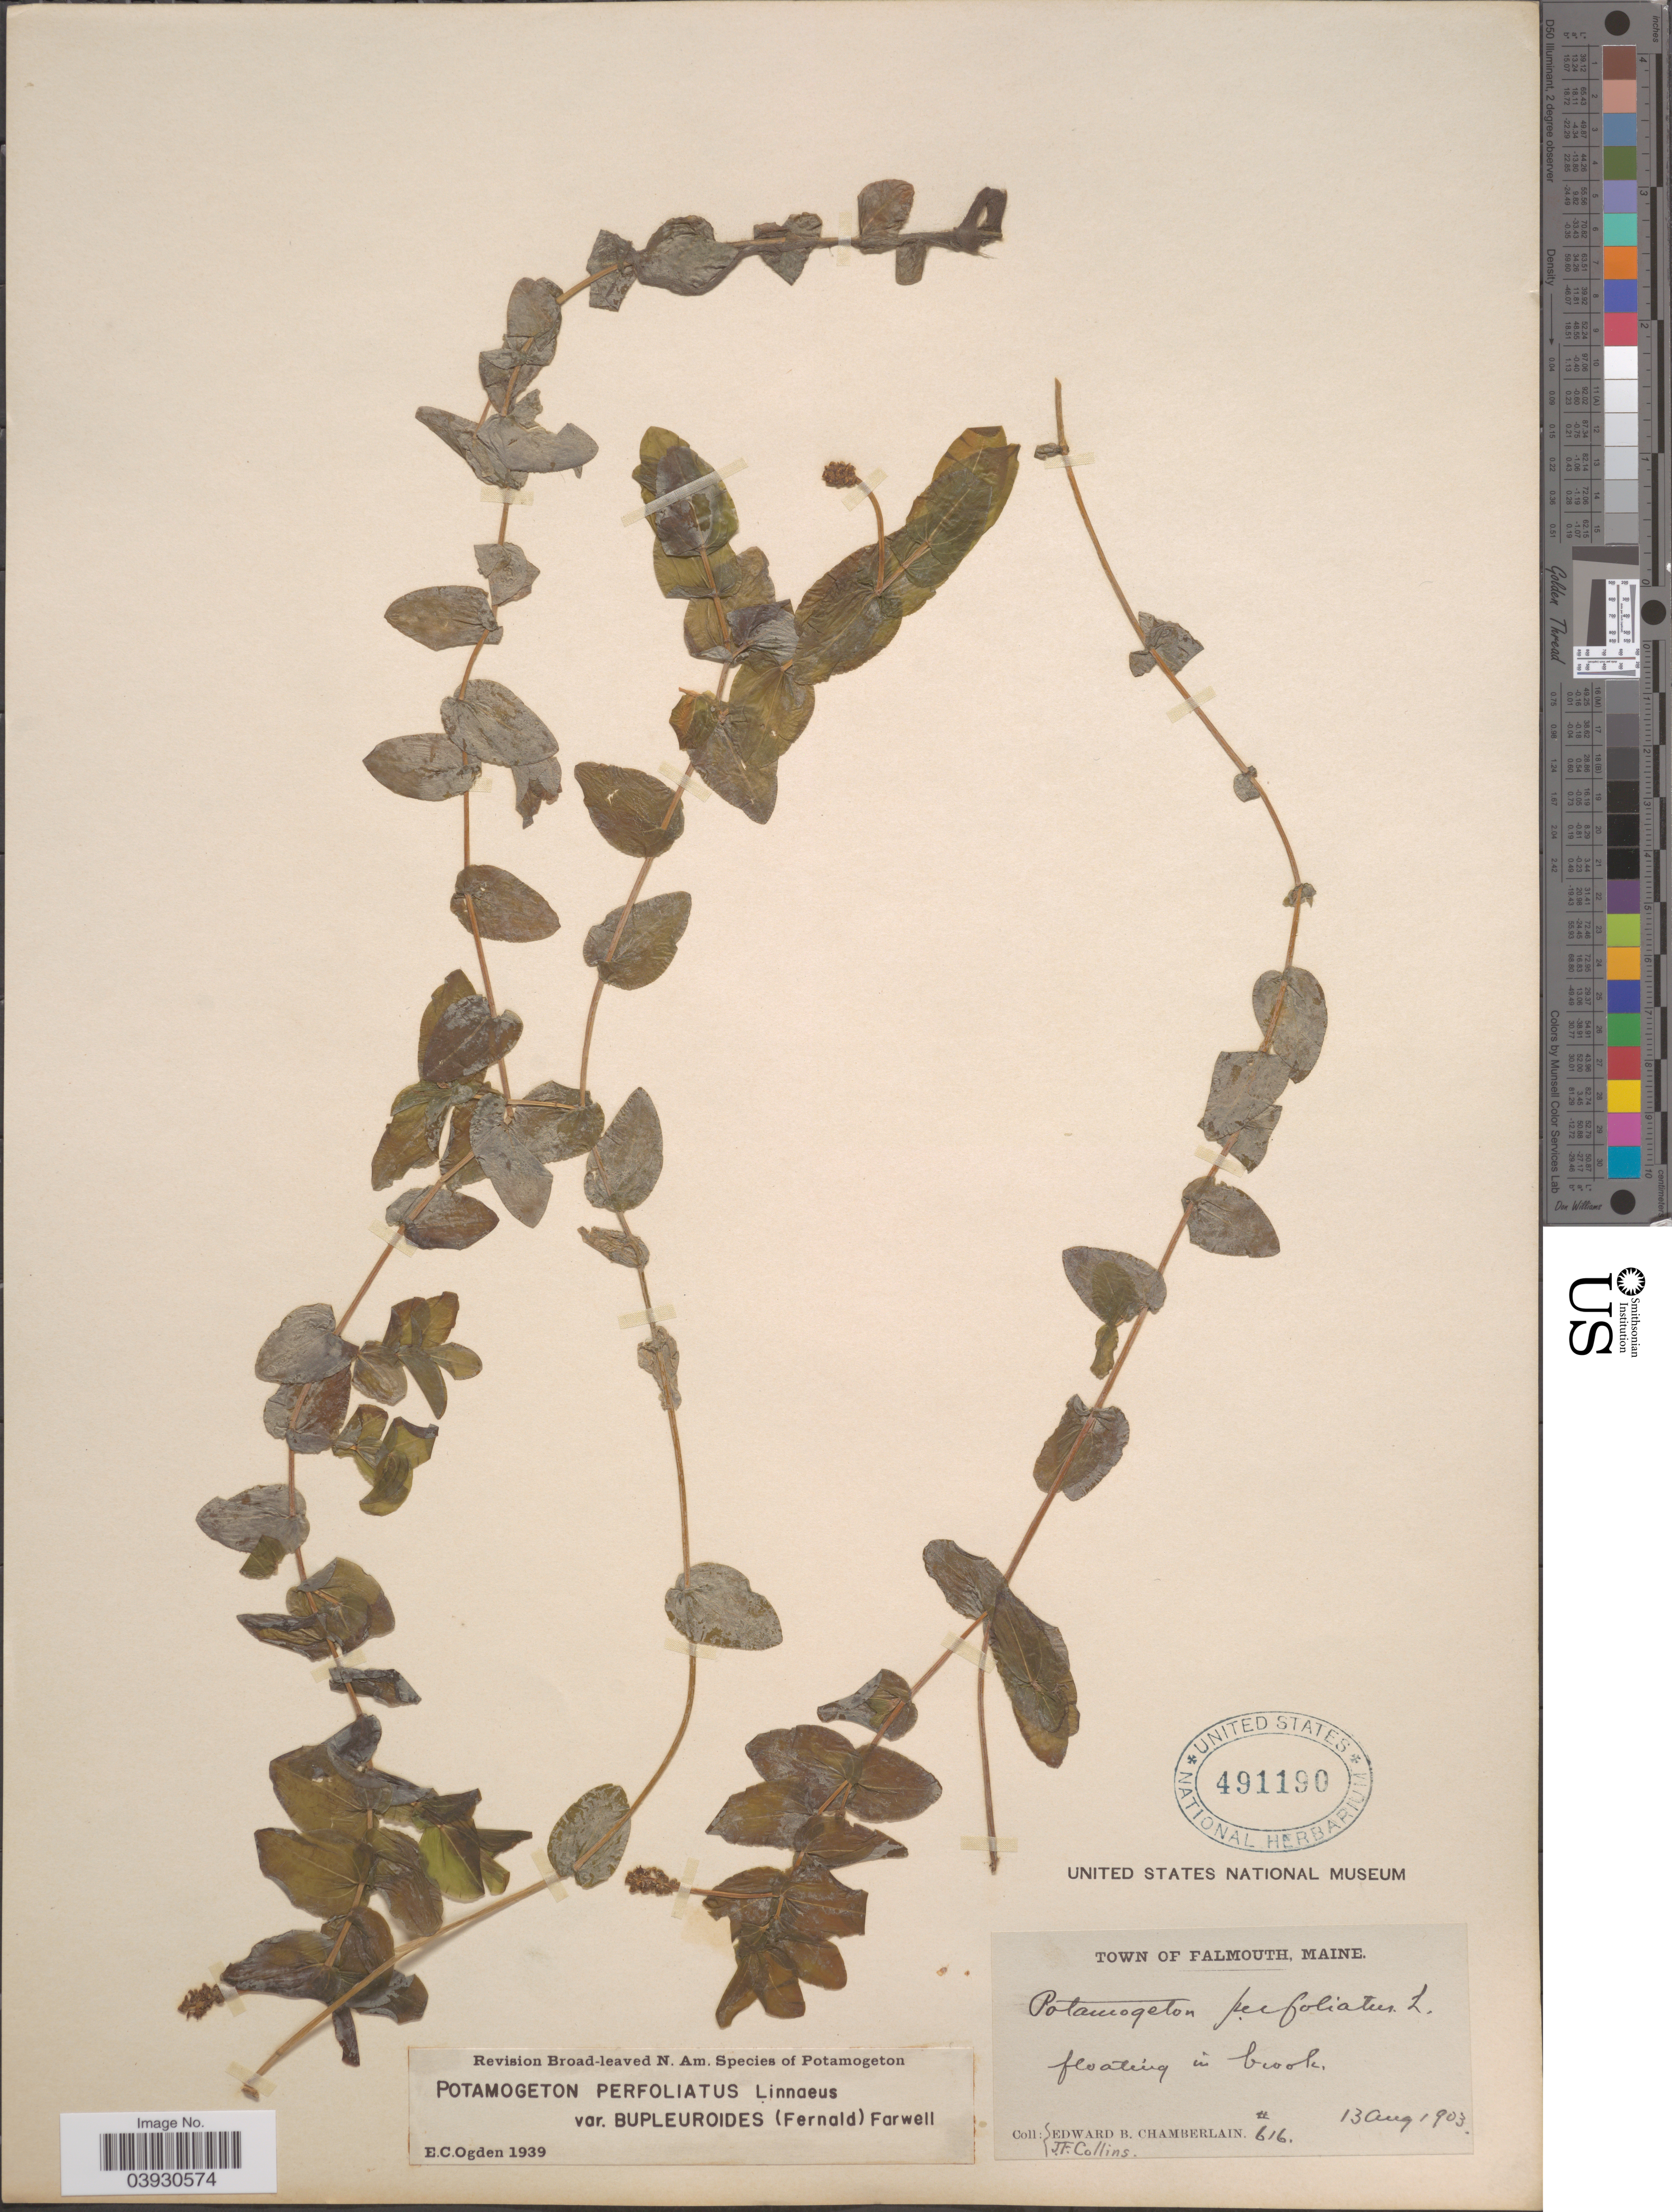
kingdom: Plantae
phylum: Tracheophyta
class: Liliopsida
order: Alismatales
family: Potamogetonaceae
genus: Potamogeton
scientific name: Potamogeton perfoliatus var. bupleuroides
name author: (Fernald) Farw.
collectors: E. Chamberlain & J. Collins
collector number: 616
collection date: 1903-08-13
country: United States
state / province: Maine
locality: Town of Fallmouth. floating in brook.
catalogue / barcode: US 491190